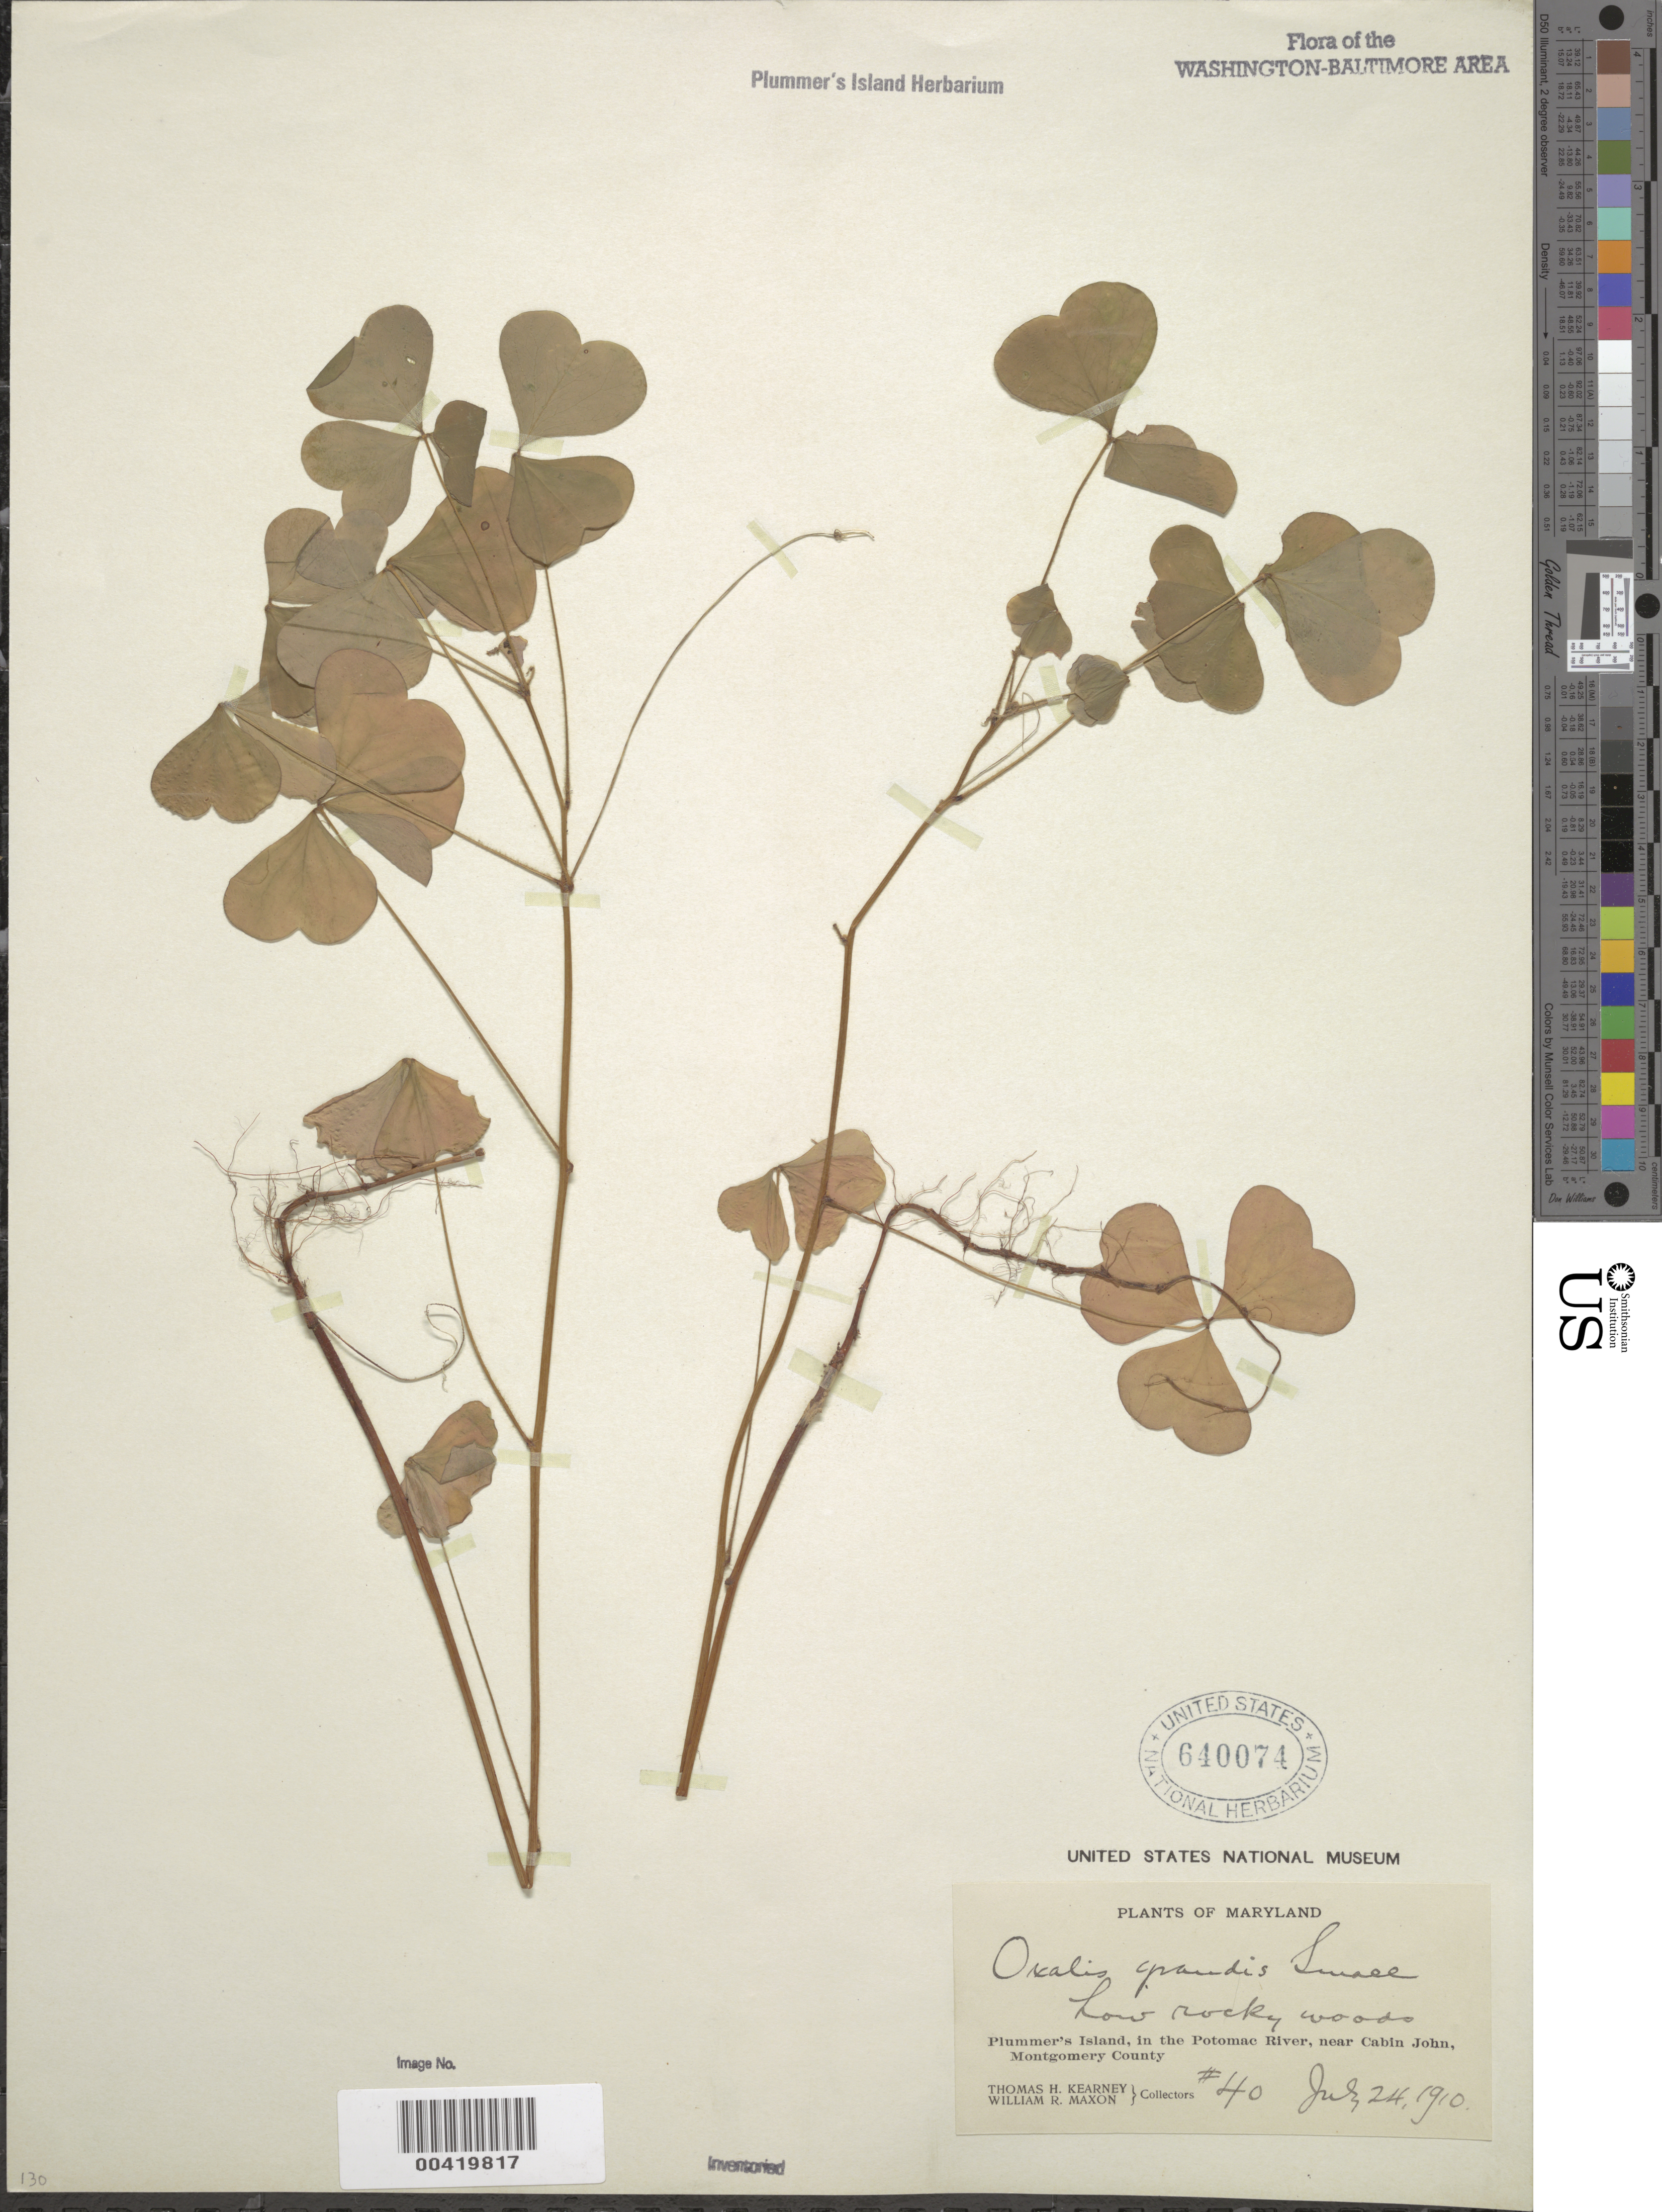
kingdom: Plantae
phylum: Tracheophyta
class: Magnoliopsida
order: Oxalidales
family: Oxalidaceae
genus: Oxalis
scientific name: Oxalis grandis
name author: Small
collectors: T. H. Kearney & W. R. Maxon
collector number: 40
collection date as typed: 24 Jul 1910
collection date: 1910-07-24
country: United States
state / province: Maryland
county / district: Montgomery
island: Plummers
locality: Plummer's Island C. & O. Canal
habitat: Low rocky woods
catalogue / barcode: US 640074